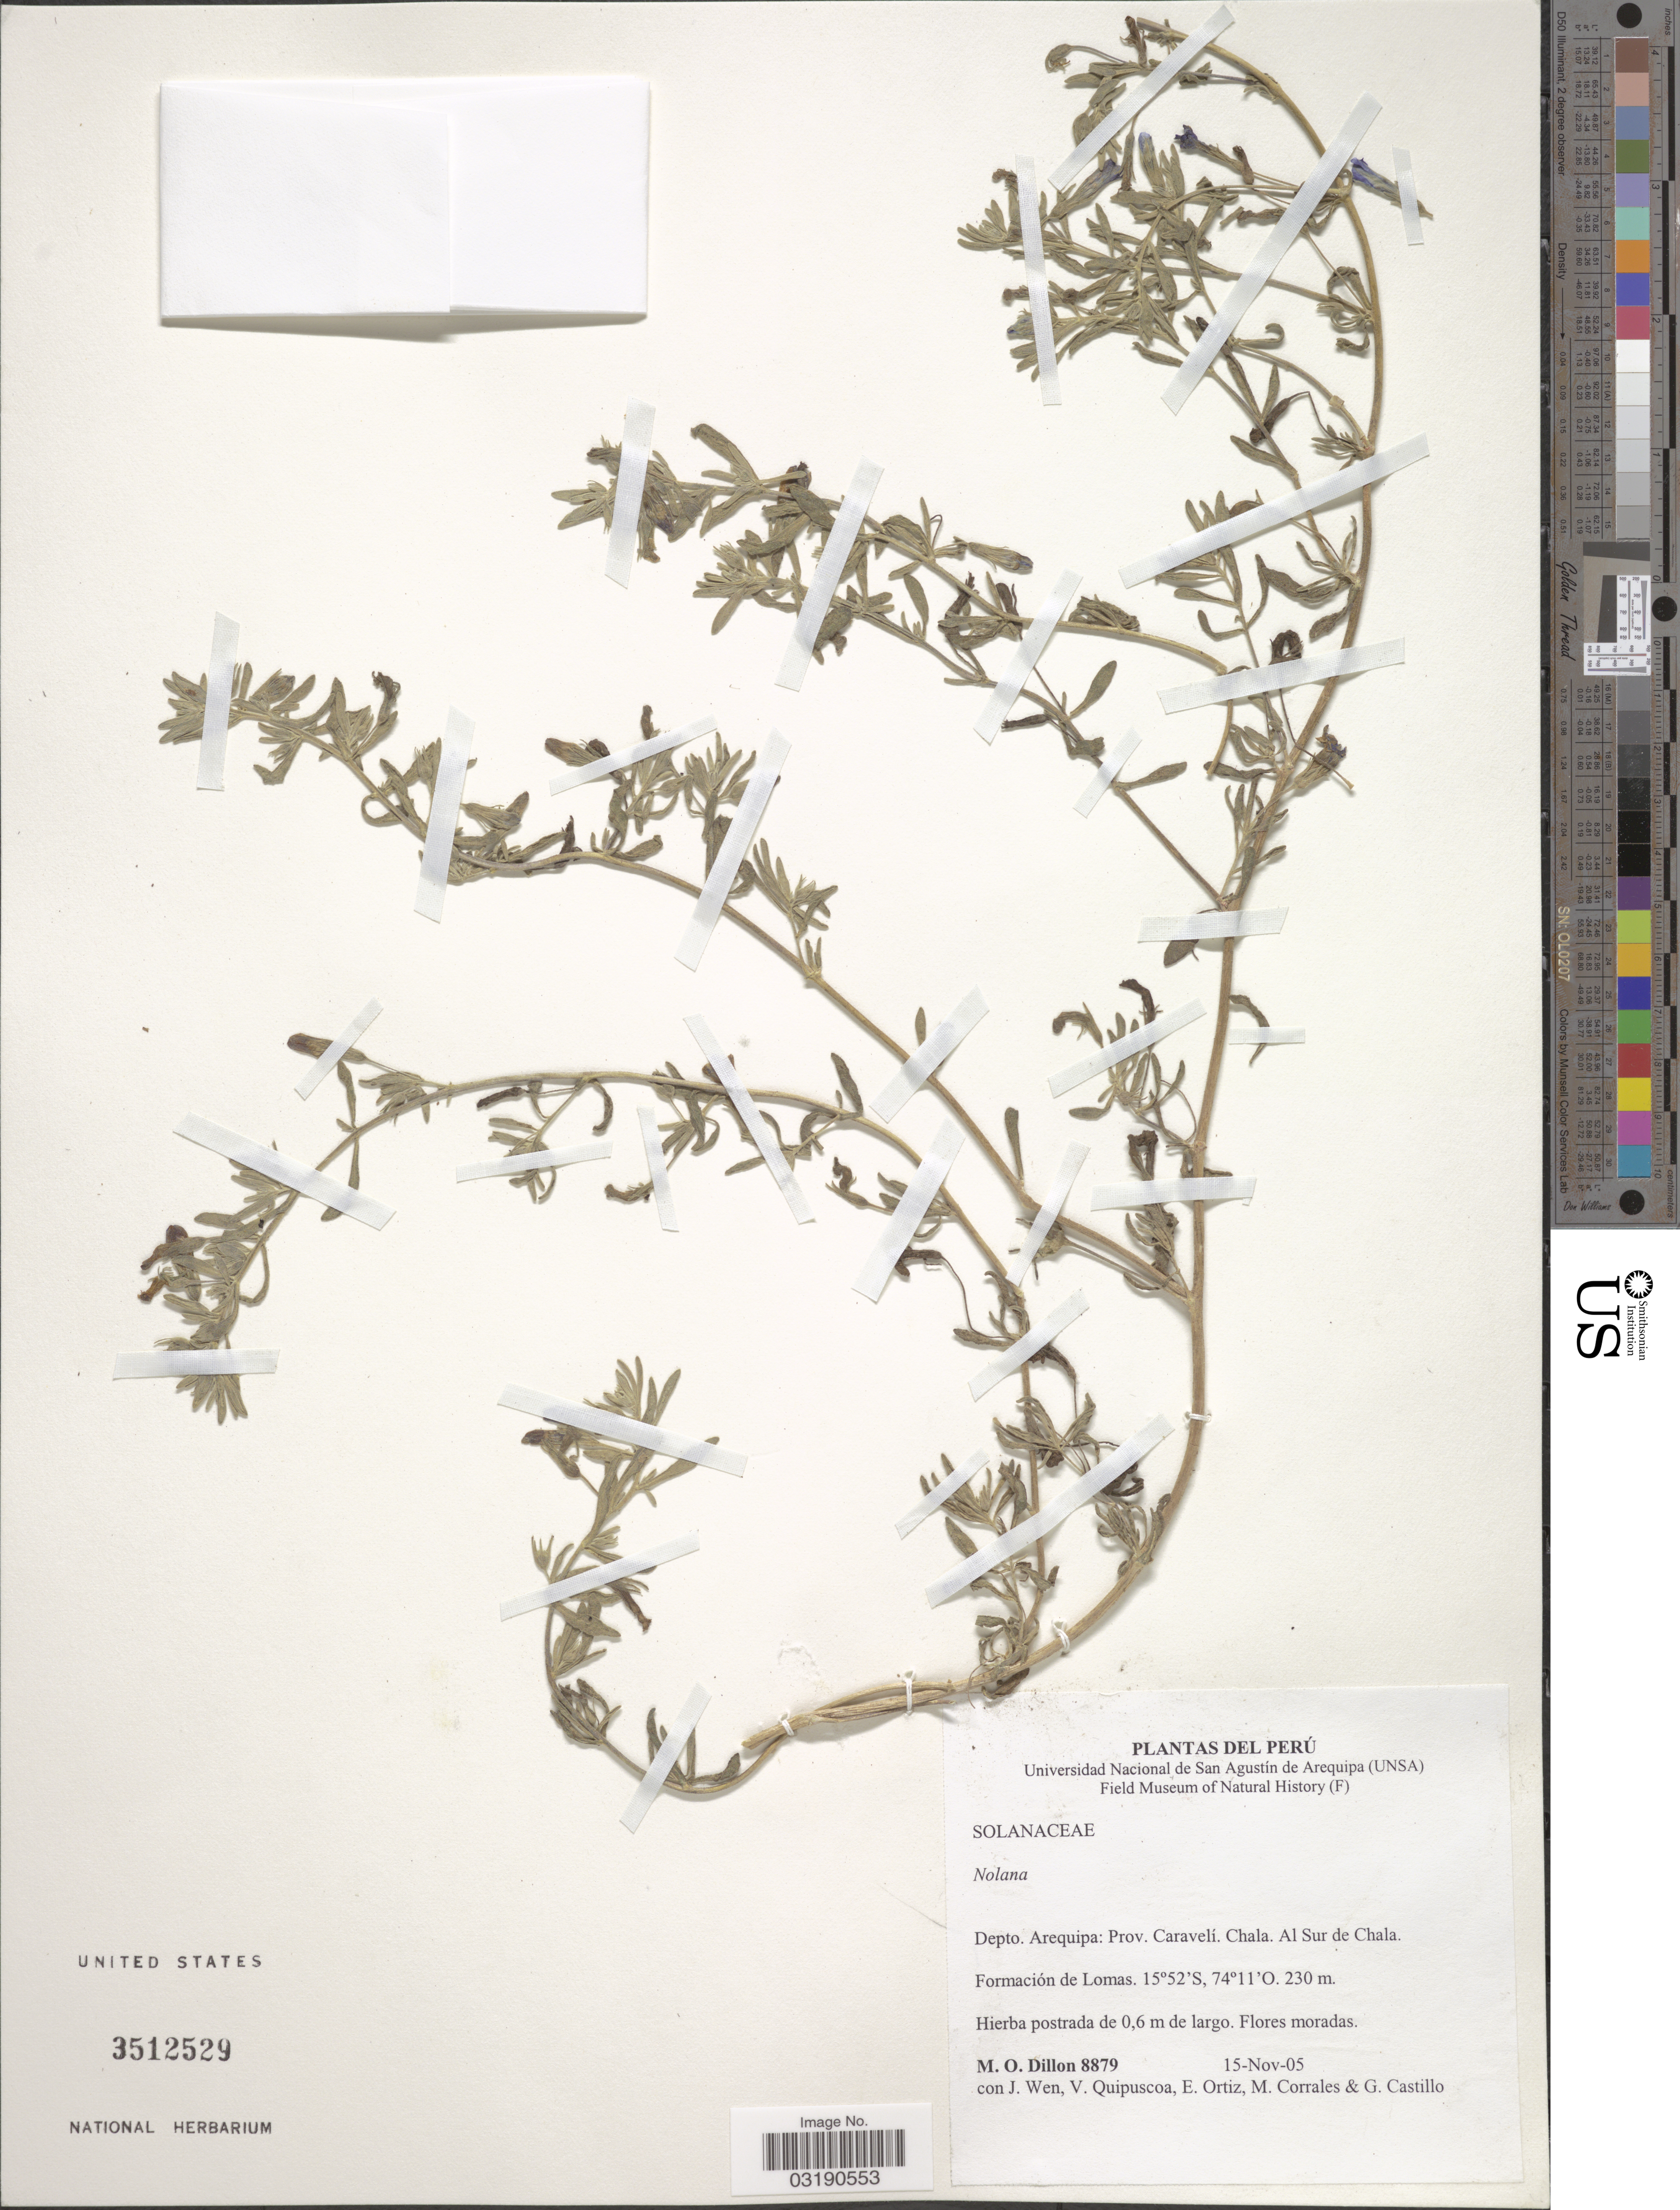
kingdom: Plantae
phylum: Tracheophyta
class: Magnoliopsida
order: Solanales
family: Solanaceae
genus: Nolana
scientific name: Nolana sp.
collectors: M. O. Dillon, J. Wen, V. Quipuscoa, E. Ortiz & et al.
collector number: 8879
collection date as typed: Transcribed d/m/y: 15/11/5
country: Peru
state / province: Arequipa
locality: Depto. Arequipa: Prov. Caravelí. Chala. Al Sur de Chala.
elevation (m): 230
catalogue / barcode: US 3512529